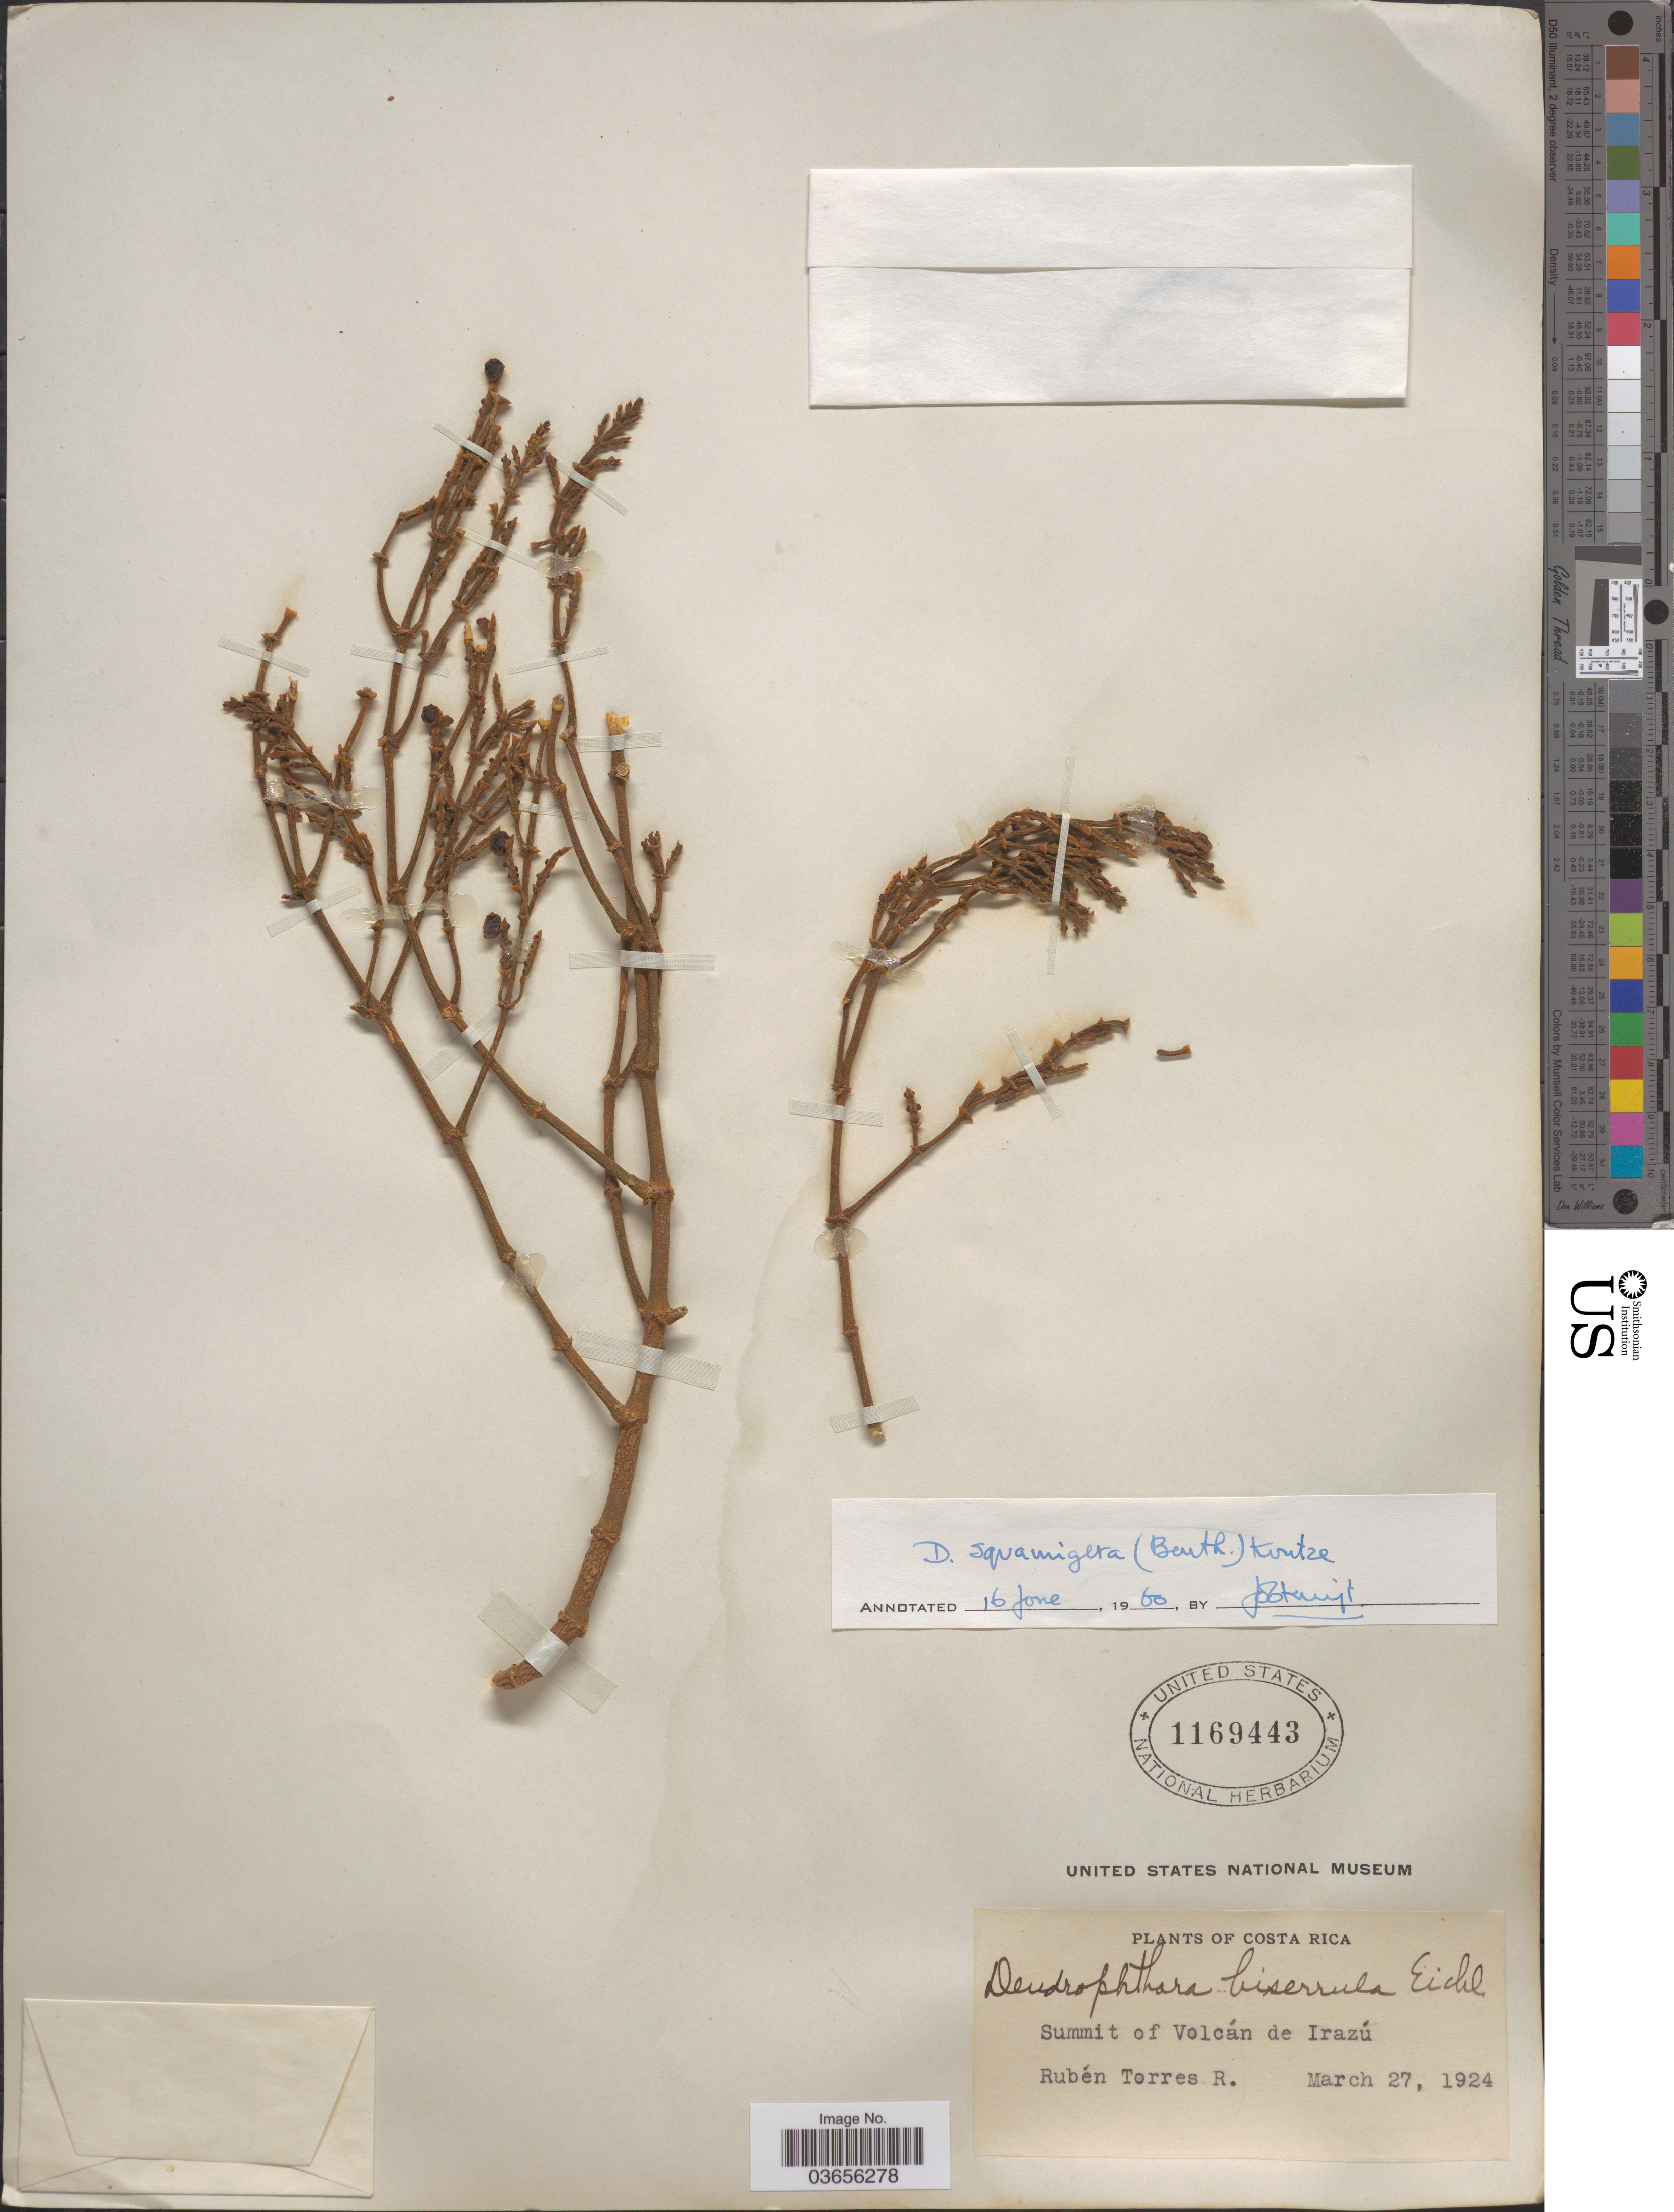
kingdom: Plantae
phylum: Tracheophyta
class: Magnoliopsida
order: Santalales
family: Viscaceae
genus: Dendrophthora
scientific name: Dendrophthora squamigera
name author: (Benth.) Kuntze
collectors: R. Torres Rojas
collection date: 1924-03-27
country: Costa Rica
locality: Summit of Volcán de Irazú.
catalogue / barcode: US 1169443